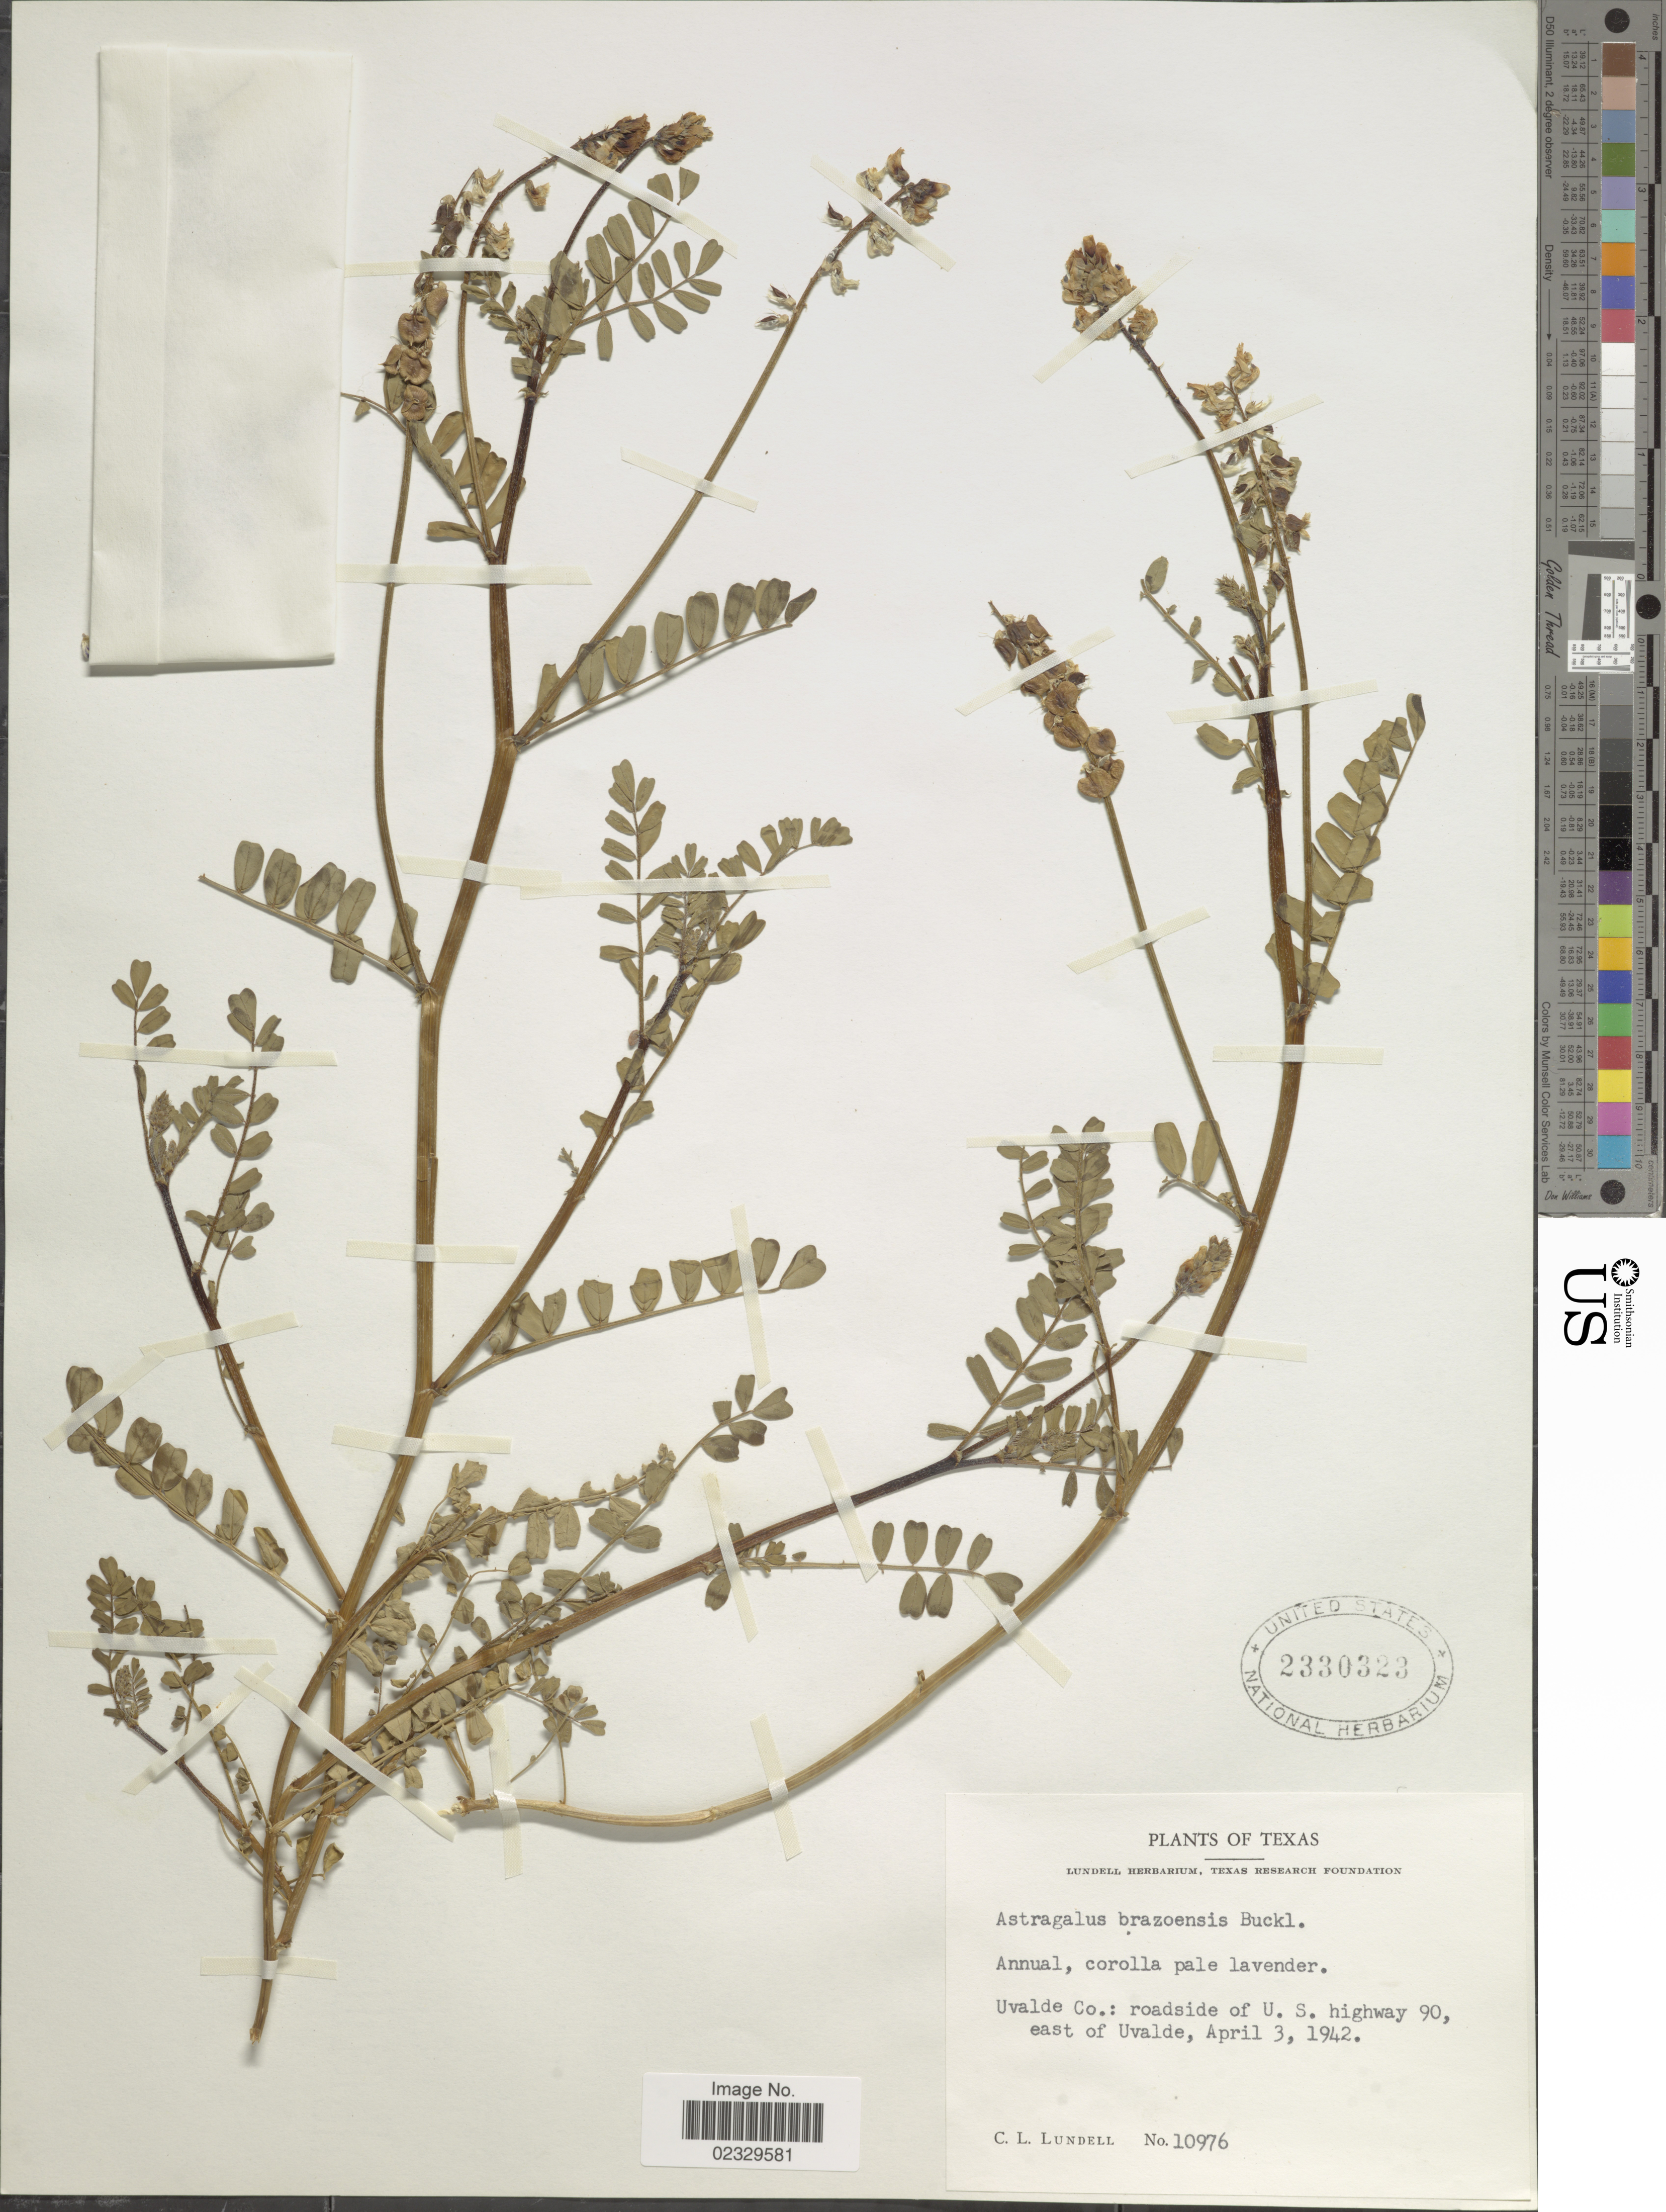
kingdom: Plantae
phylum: Tracheophyta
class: Magnoliopsida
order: Fabales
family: Fabaceae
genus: Astragalus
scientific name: Astragalus brazoensis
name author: Buckley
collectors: C. L. Lundell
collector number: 10976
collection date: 1942-04-03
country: United States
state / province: Texas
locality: Uvalde Co.: roadside of U. S. highway 90, east of Uvalde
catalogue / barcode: US 2330323